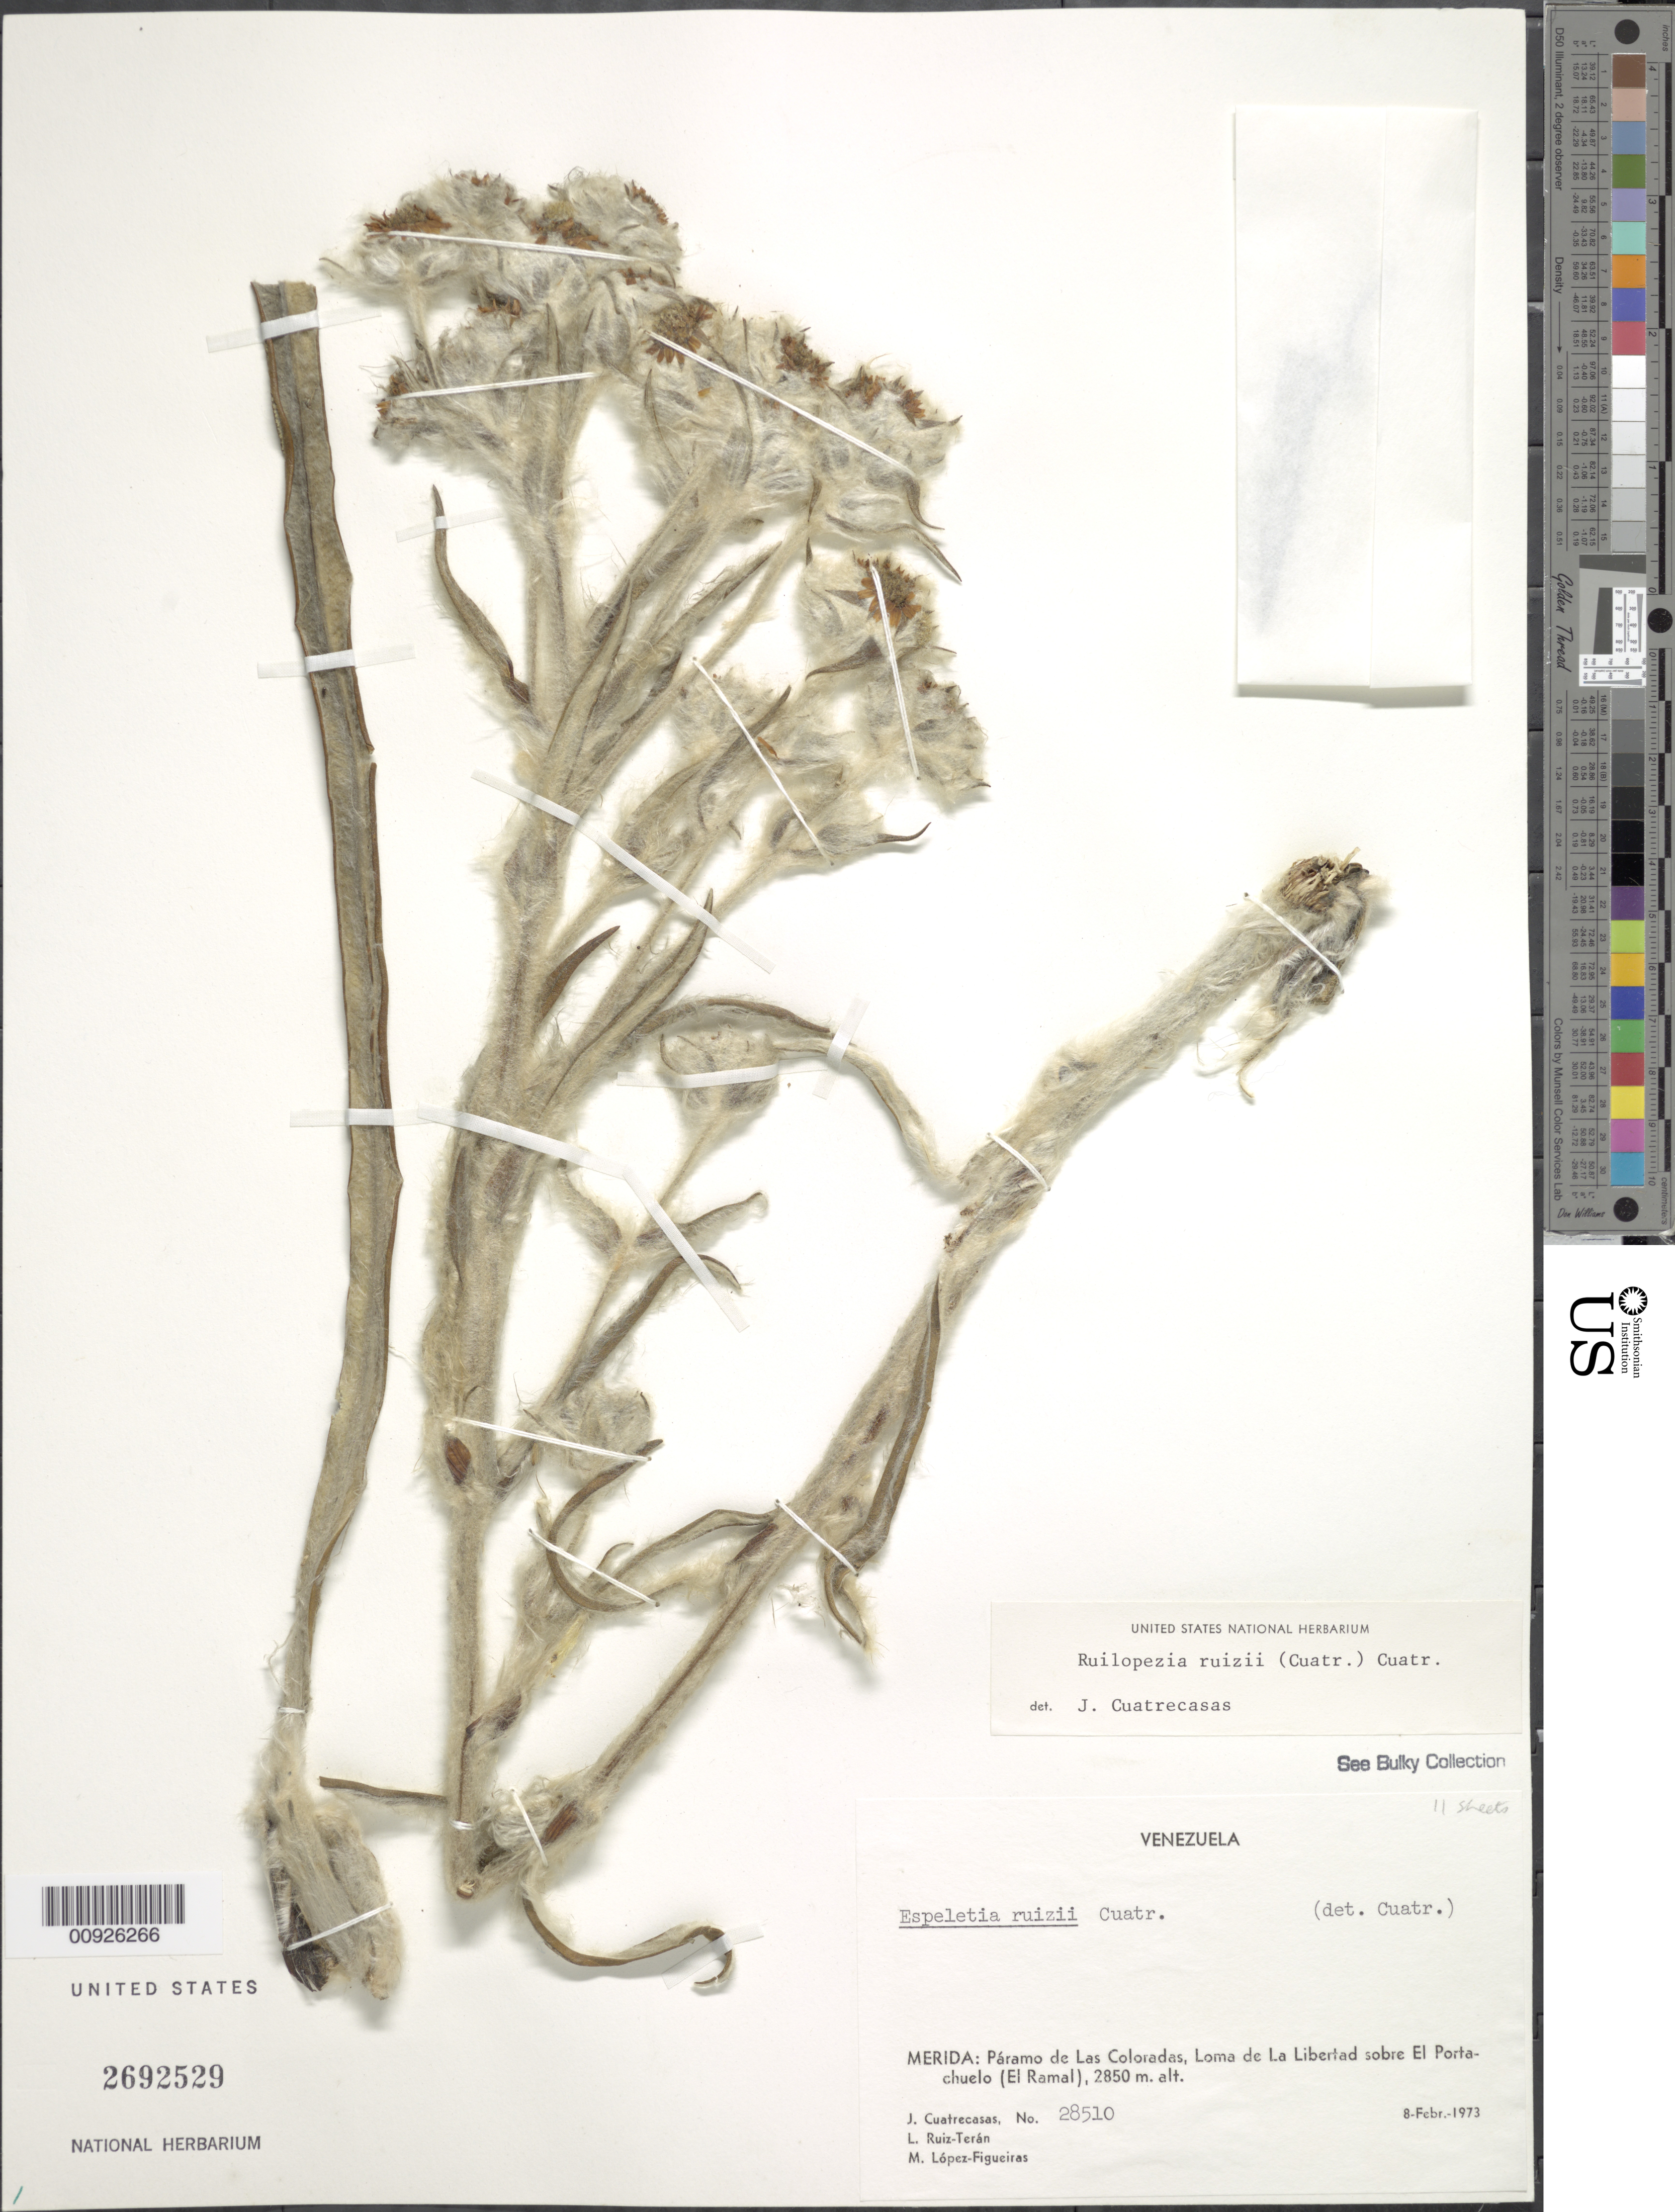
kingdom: Plantae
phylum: Tracheophyta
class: Magnoliopsida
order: Asterales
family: Asteraceae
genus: Ruilopezia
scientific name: Ruilopezia ruizii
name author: (Cuatrec.) Cuatrec.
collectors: J. Cuatrecasas, L. E. Ruíz-Terán & M. López Figueiras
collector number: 28510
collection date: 1973-02-08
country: Venezuela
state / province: Mérida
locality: P. de las Coloradas. Loma de la Libertad sobre El Portachuelo (El Ramal)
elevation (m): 2850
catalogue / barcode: US 2692529